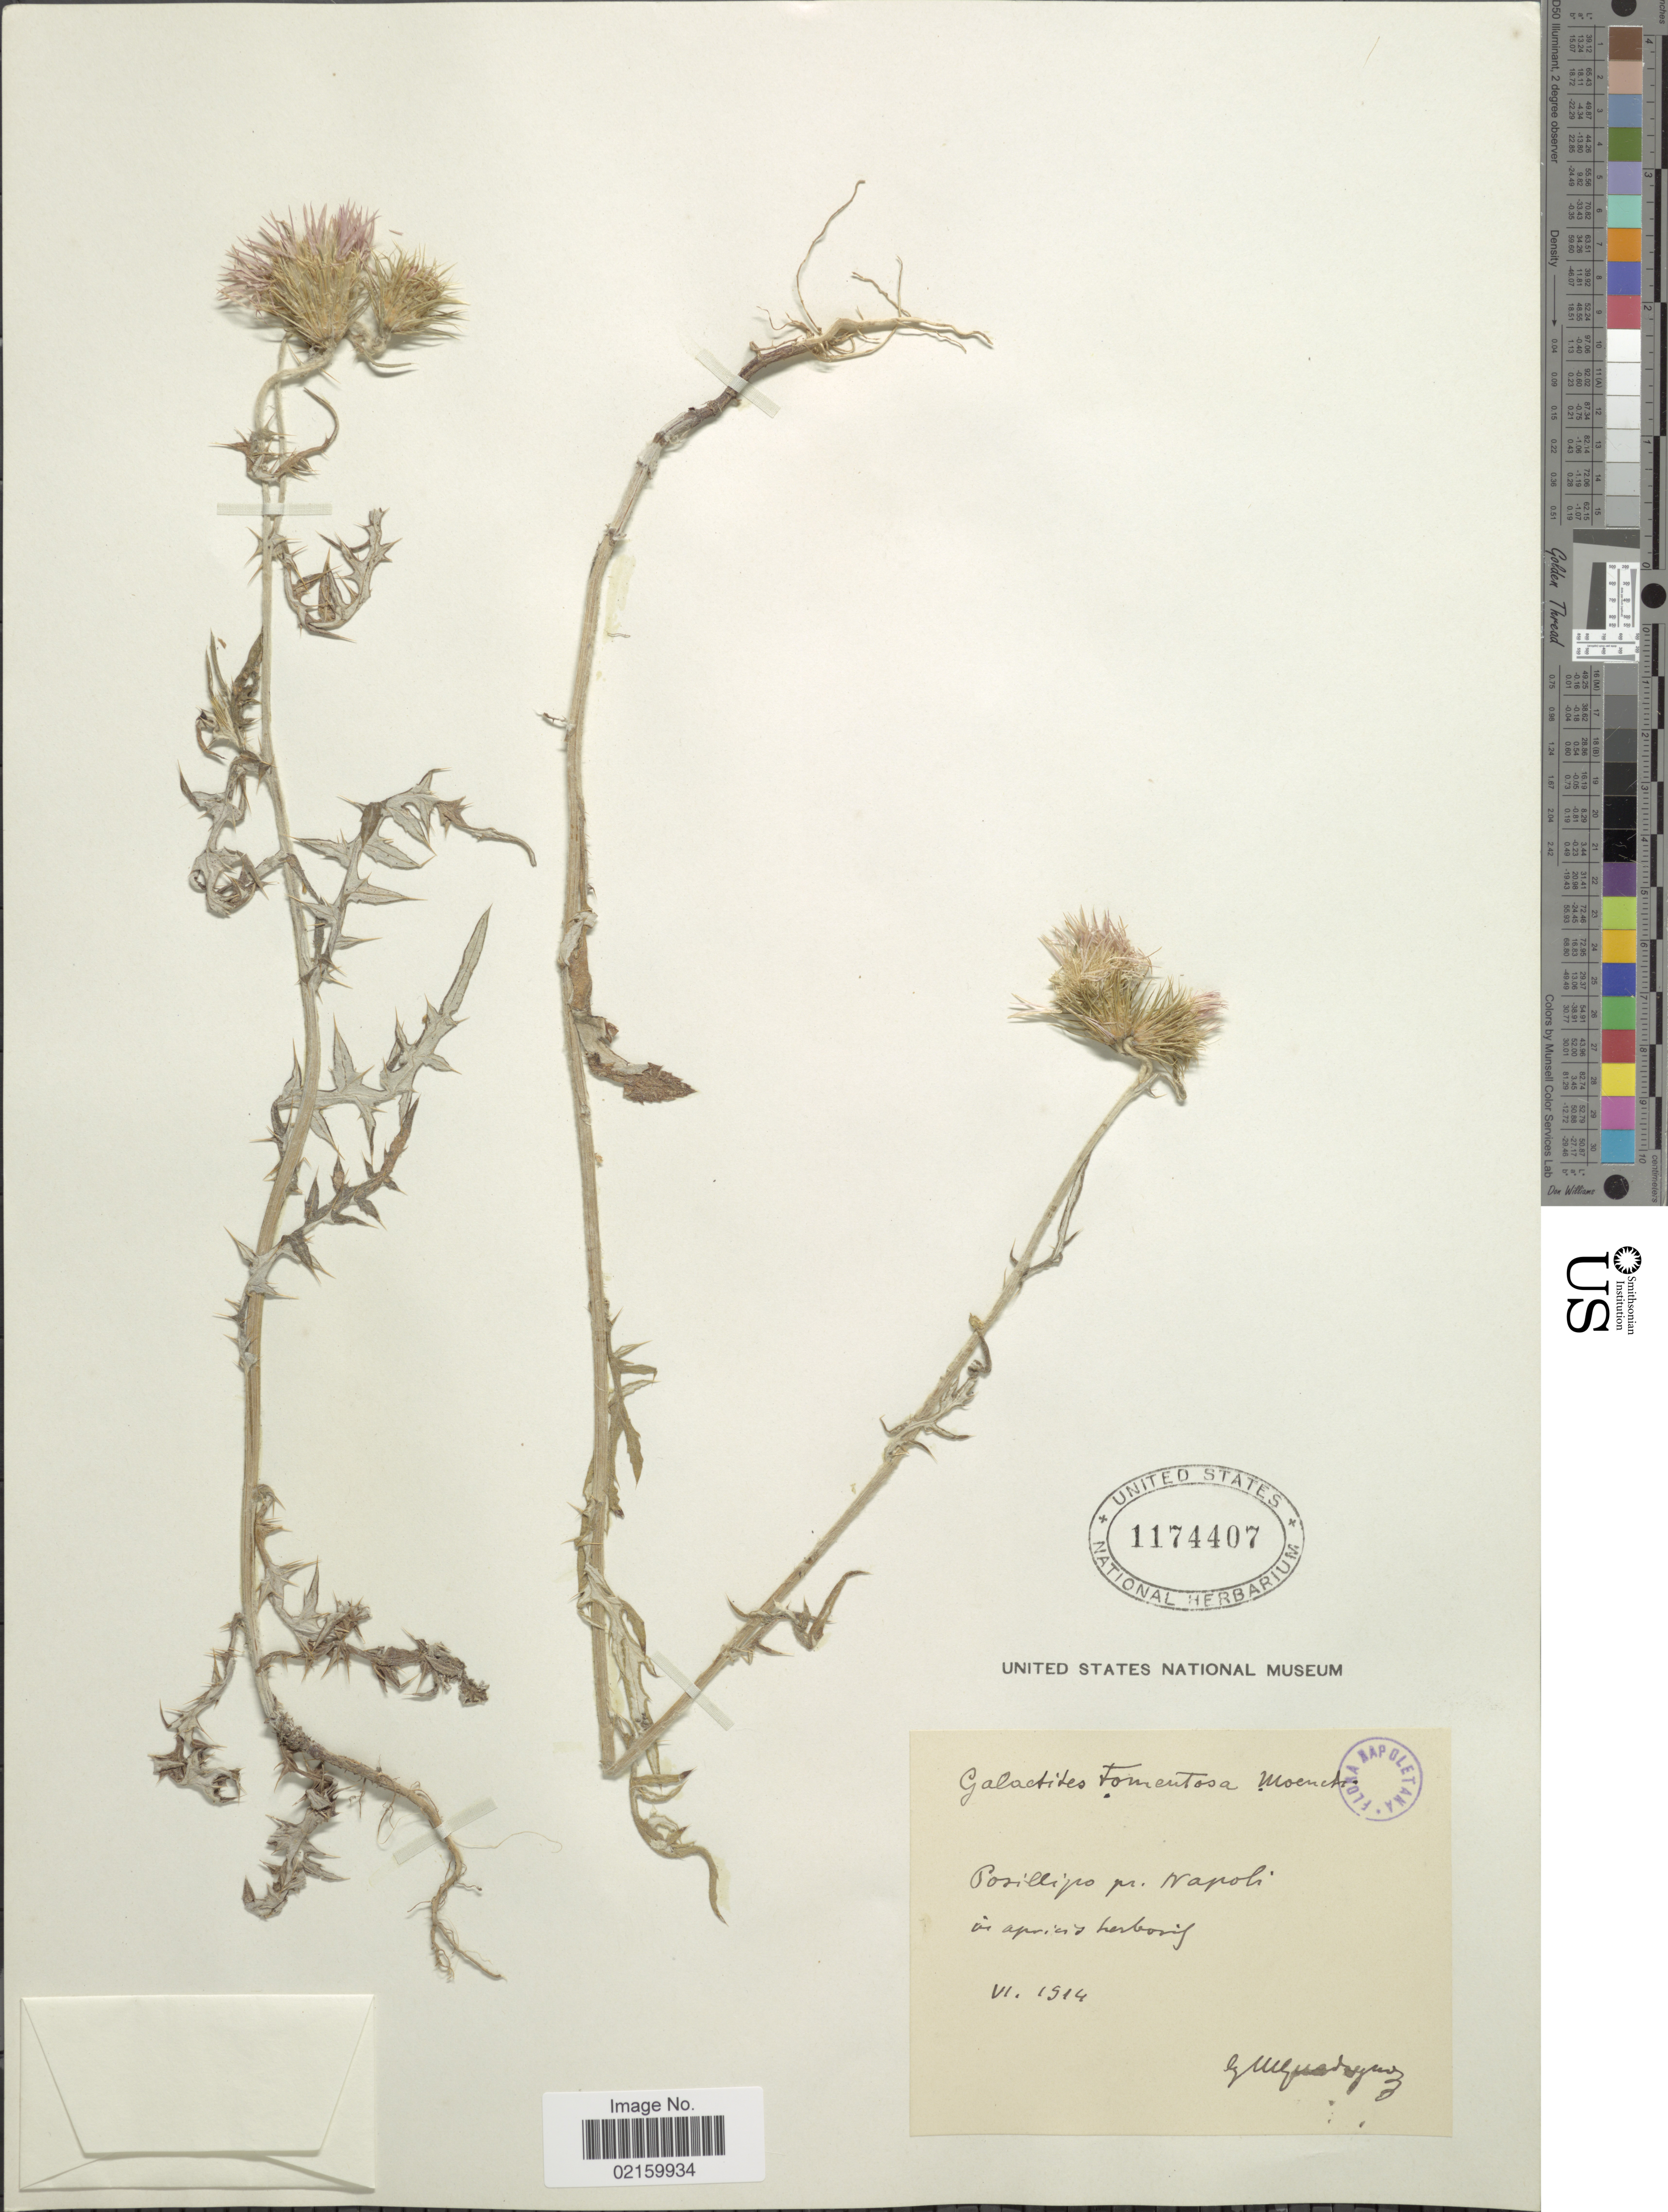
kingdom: Plantae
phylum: Tracheophyta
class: Magnoliopsida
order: Asterales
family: Asteraceae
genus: Galactites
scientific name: Galactites tomentosa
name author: Moench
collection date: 1914-06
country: Italy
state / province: Campania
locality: Naples. Posillipo pr. Napoli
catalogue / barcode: US 1174407